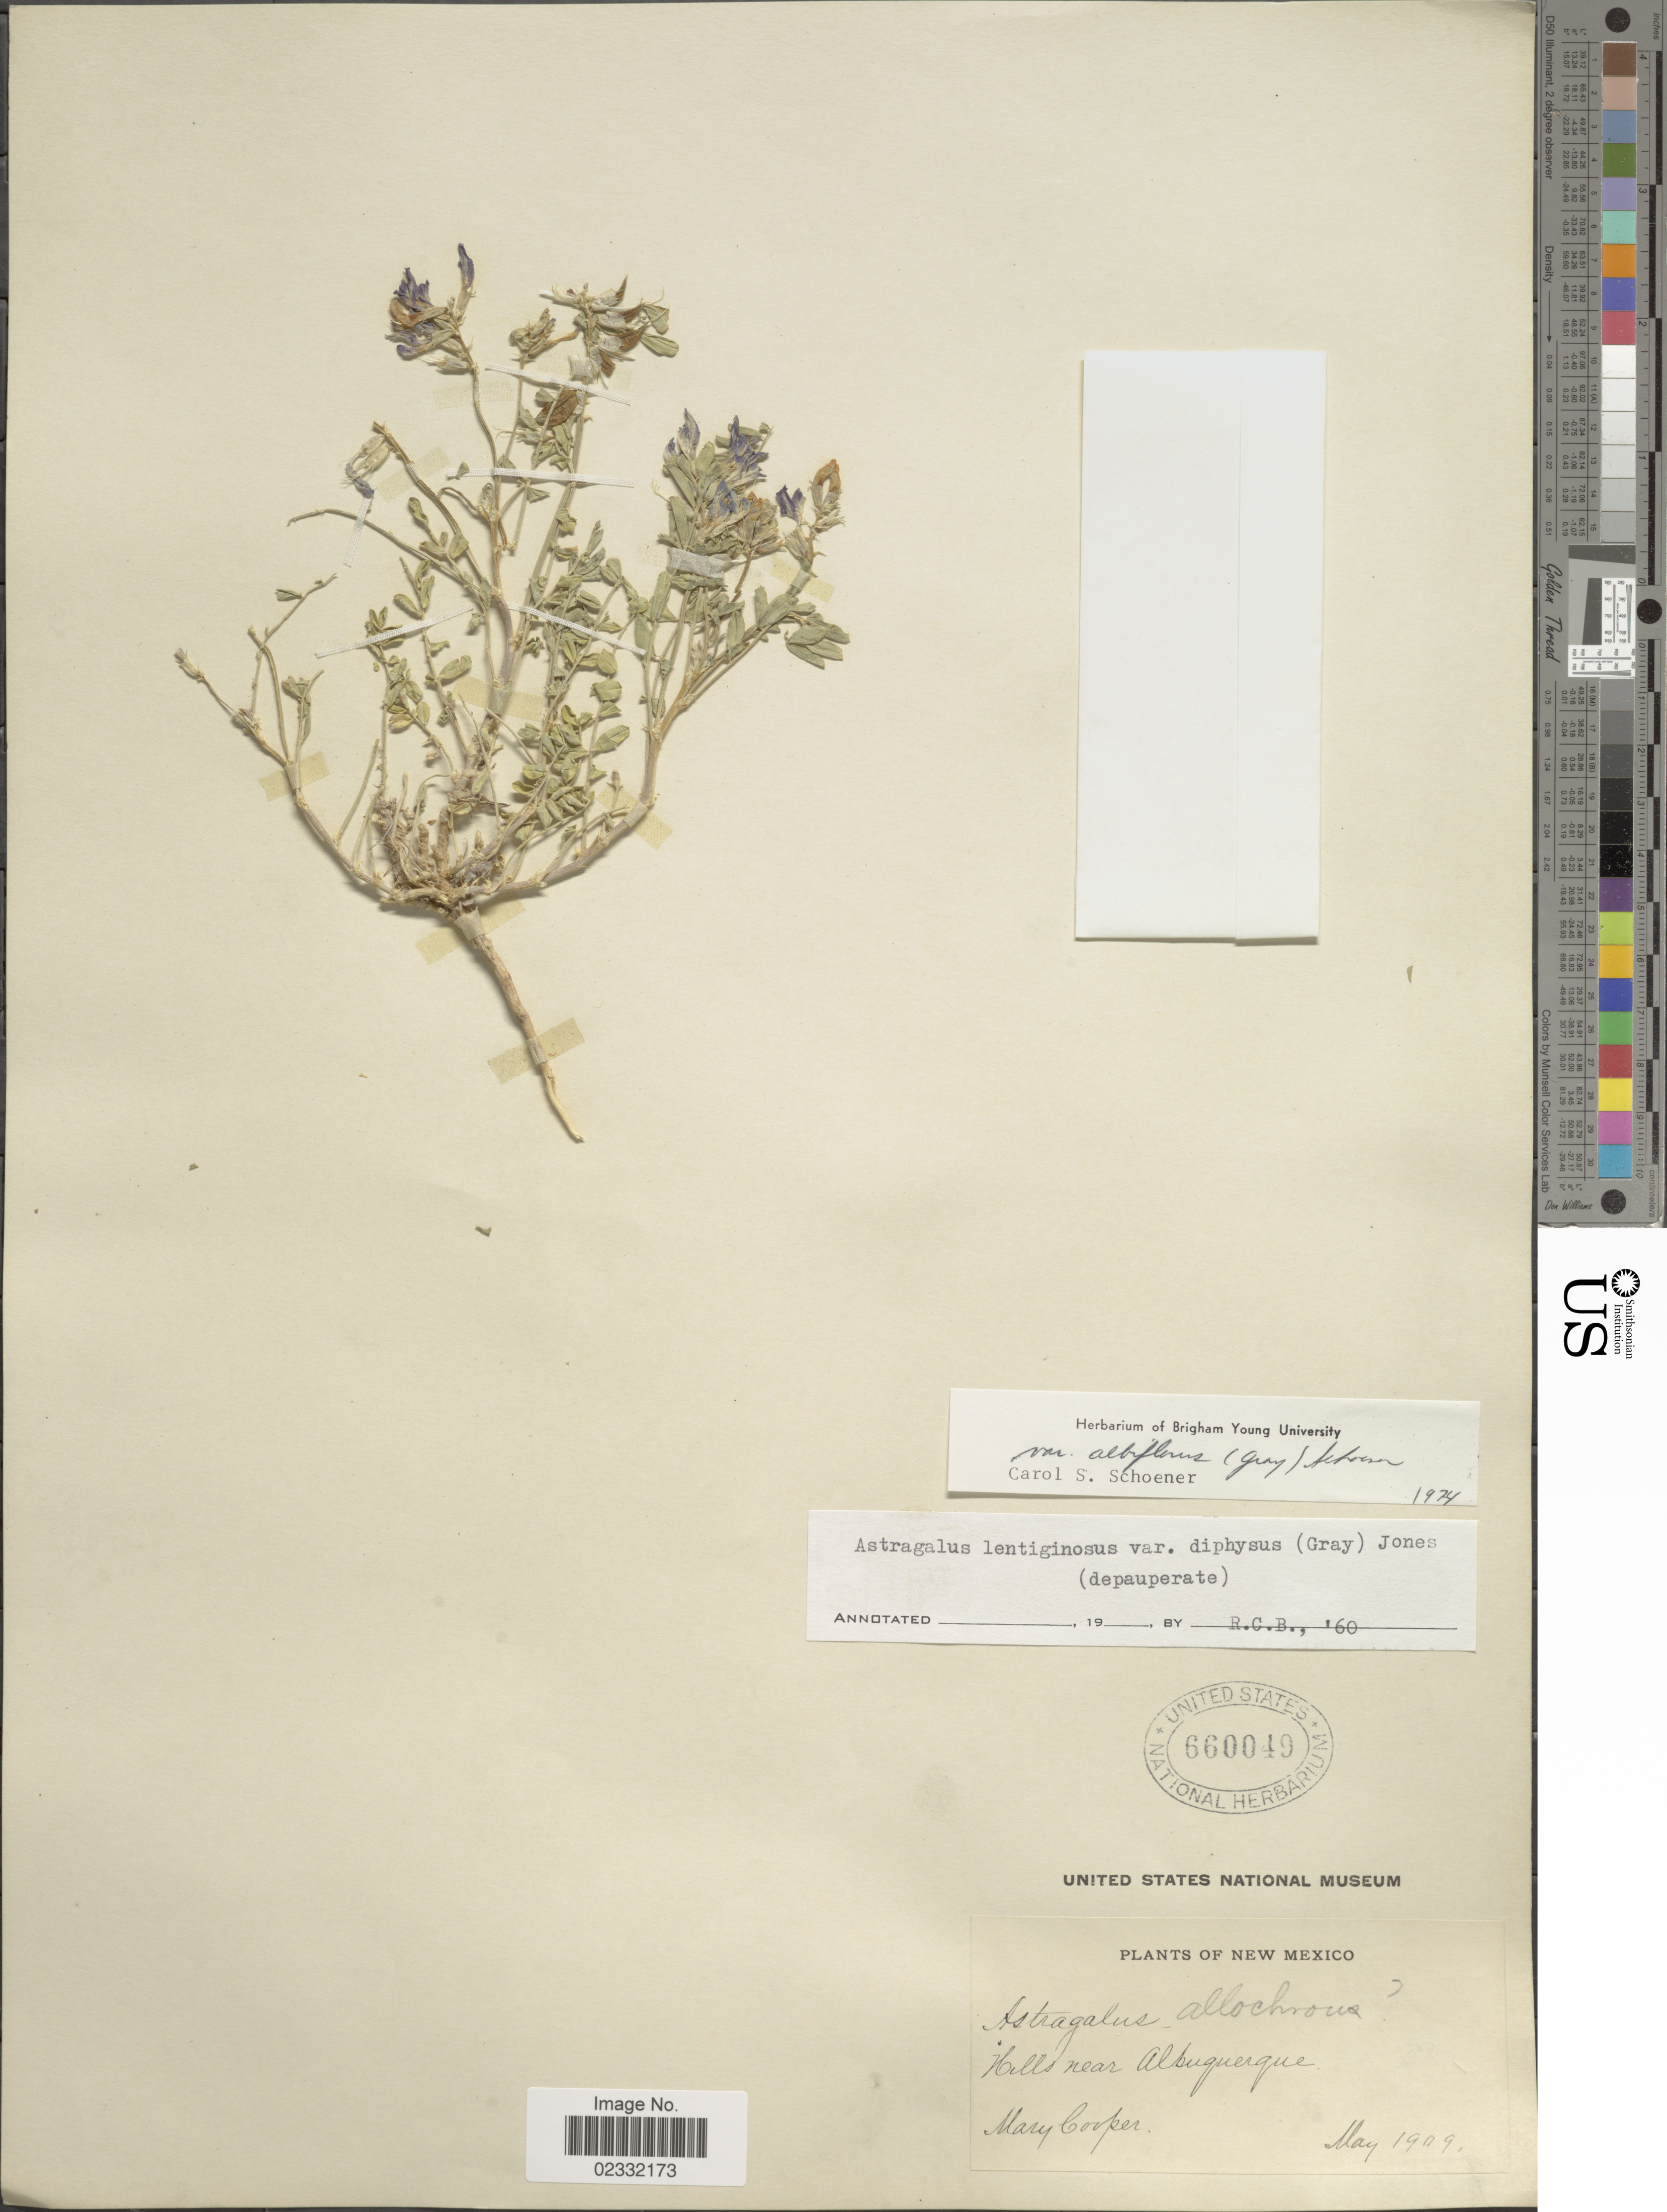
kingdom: Plantae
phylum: Tracheophyta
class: Magnoliopsida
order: Fabales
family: Fabaceae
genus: Astragalus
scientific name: Astragalus lentiginosus var. albiflorus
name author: (A. Gray) Schoener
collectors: M. Cooper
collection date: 1909-05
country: United States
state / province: New Mexico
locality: Hills near Albuquerque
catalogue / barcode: US 660049